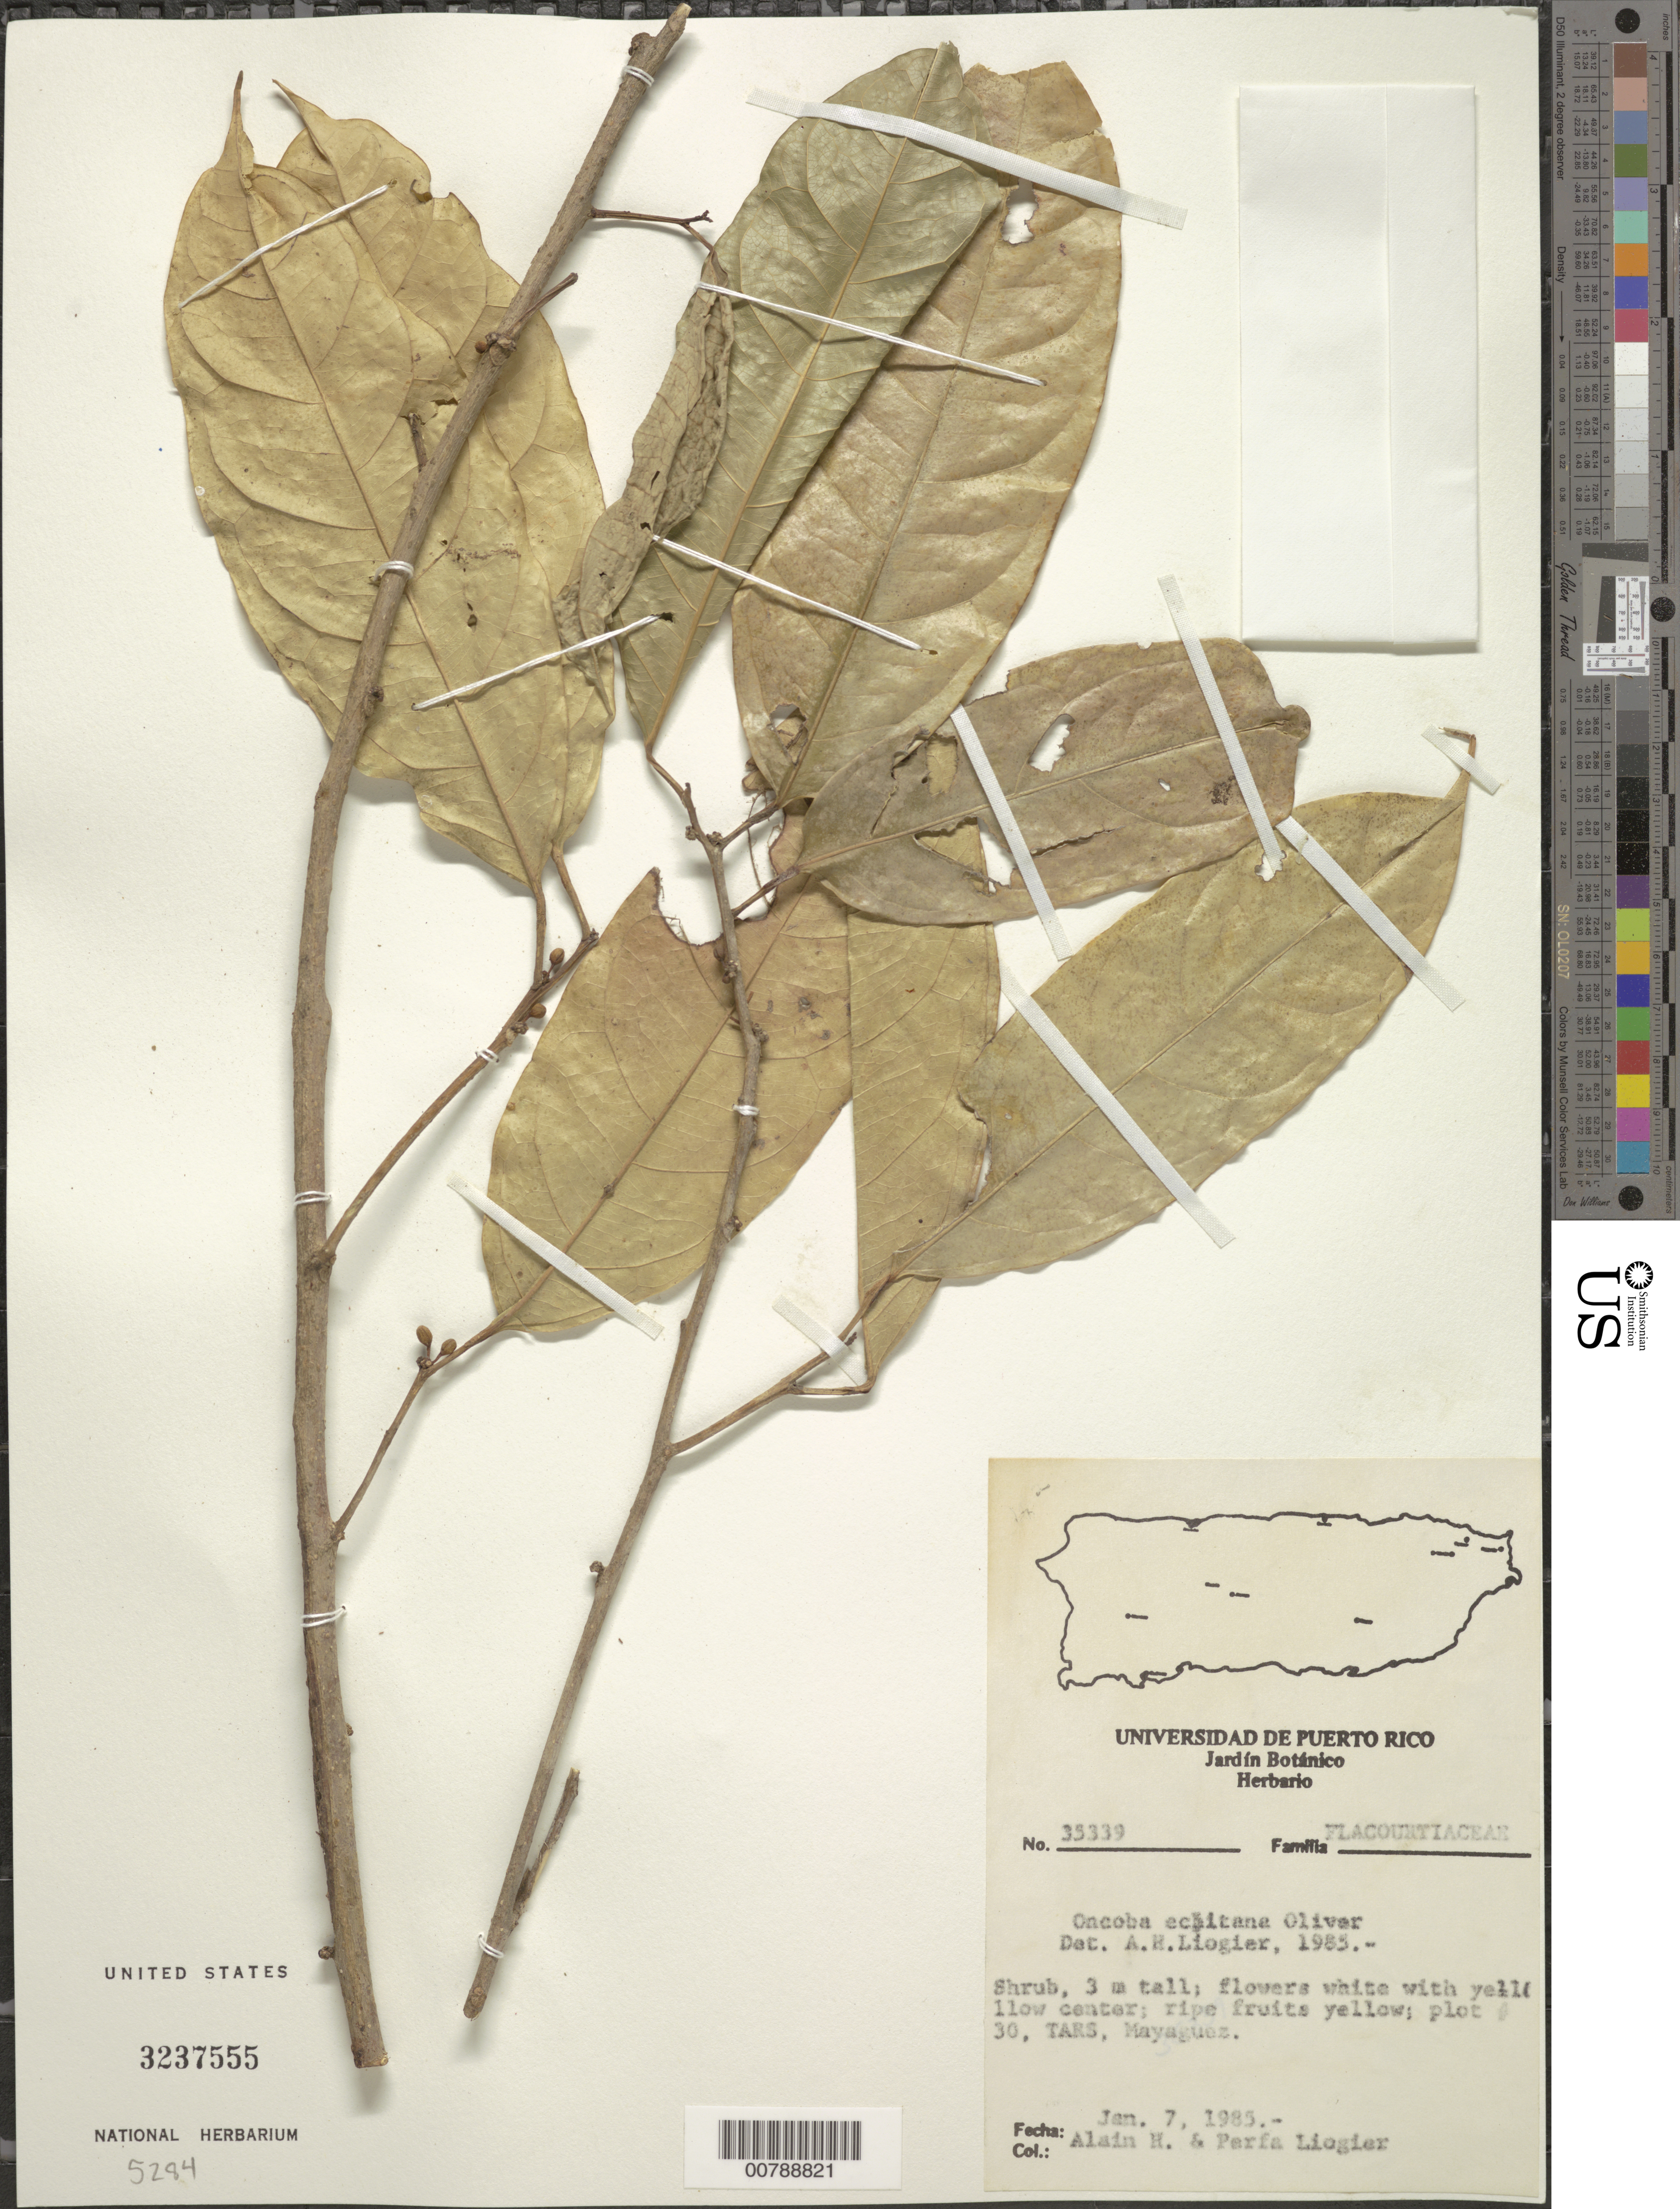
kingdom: Plantae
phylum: Tracheophyta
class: Magnoliopsida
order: Malpighiales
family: Salicaceae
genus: Oncoba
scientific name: Oncoba echinata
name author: Oliv.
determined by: Liogier, Alain H.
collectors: A. H. Liogier & M. P. Liogier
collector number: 35339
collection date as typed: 07 Jan 1985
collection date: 1985-01-07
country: Puerto Rico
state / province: Mayagüez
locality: Plot 30, TARS, Mayagüez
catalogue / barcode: US 3237555